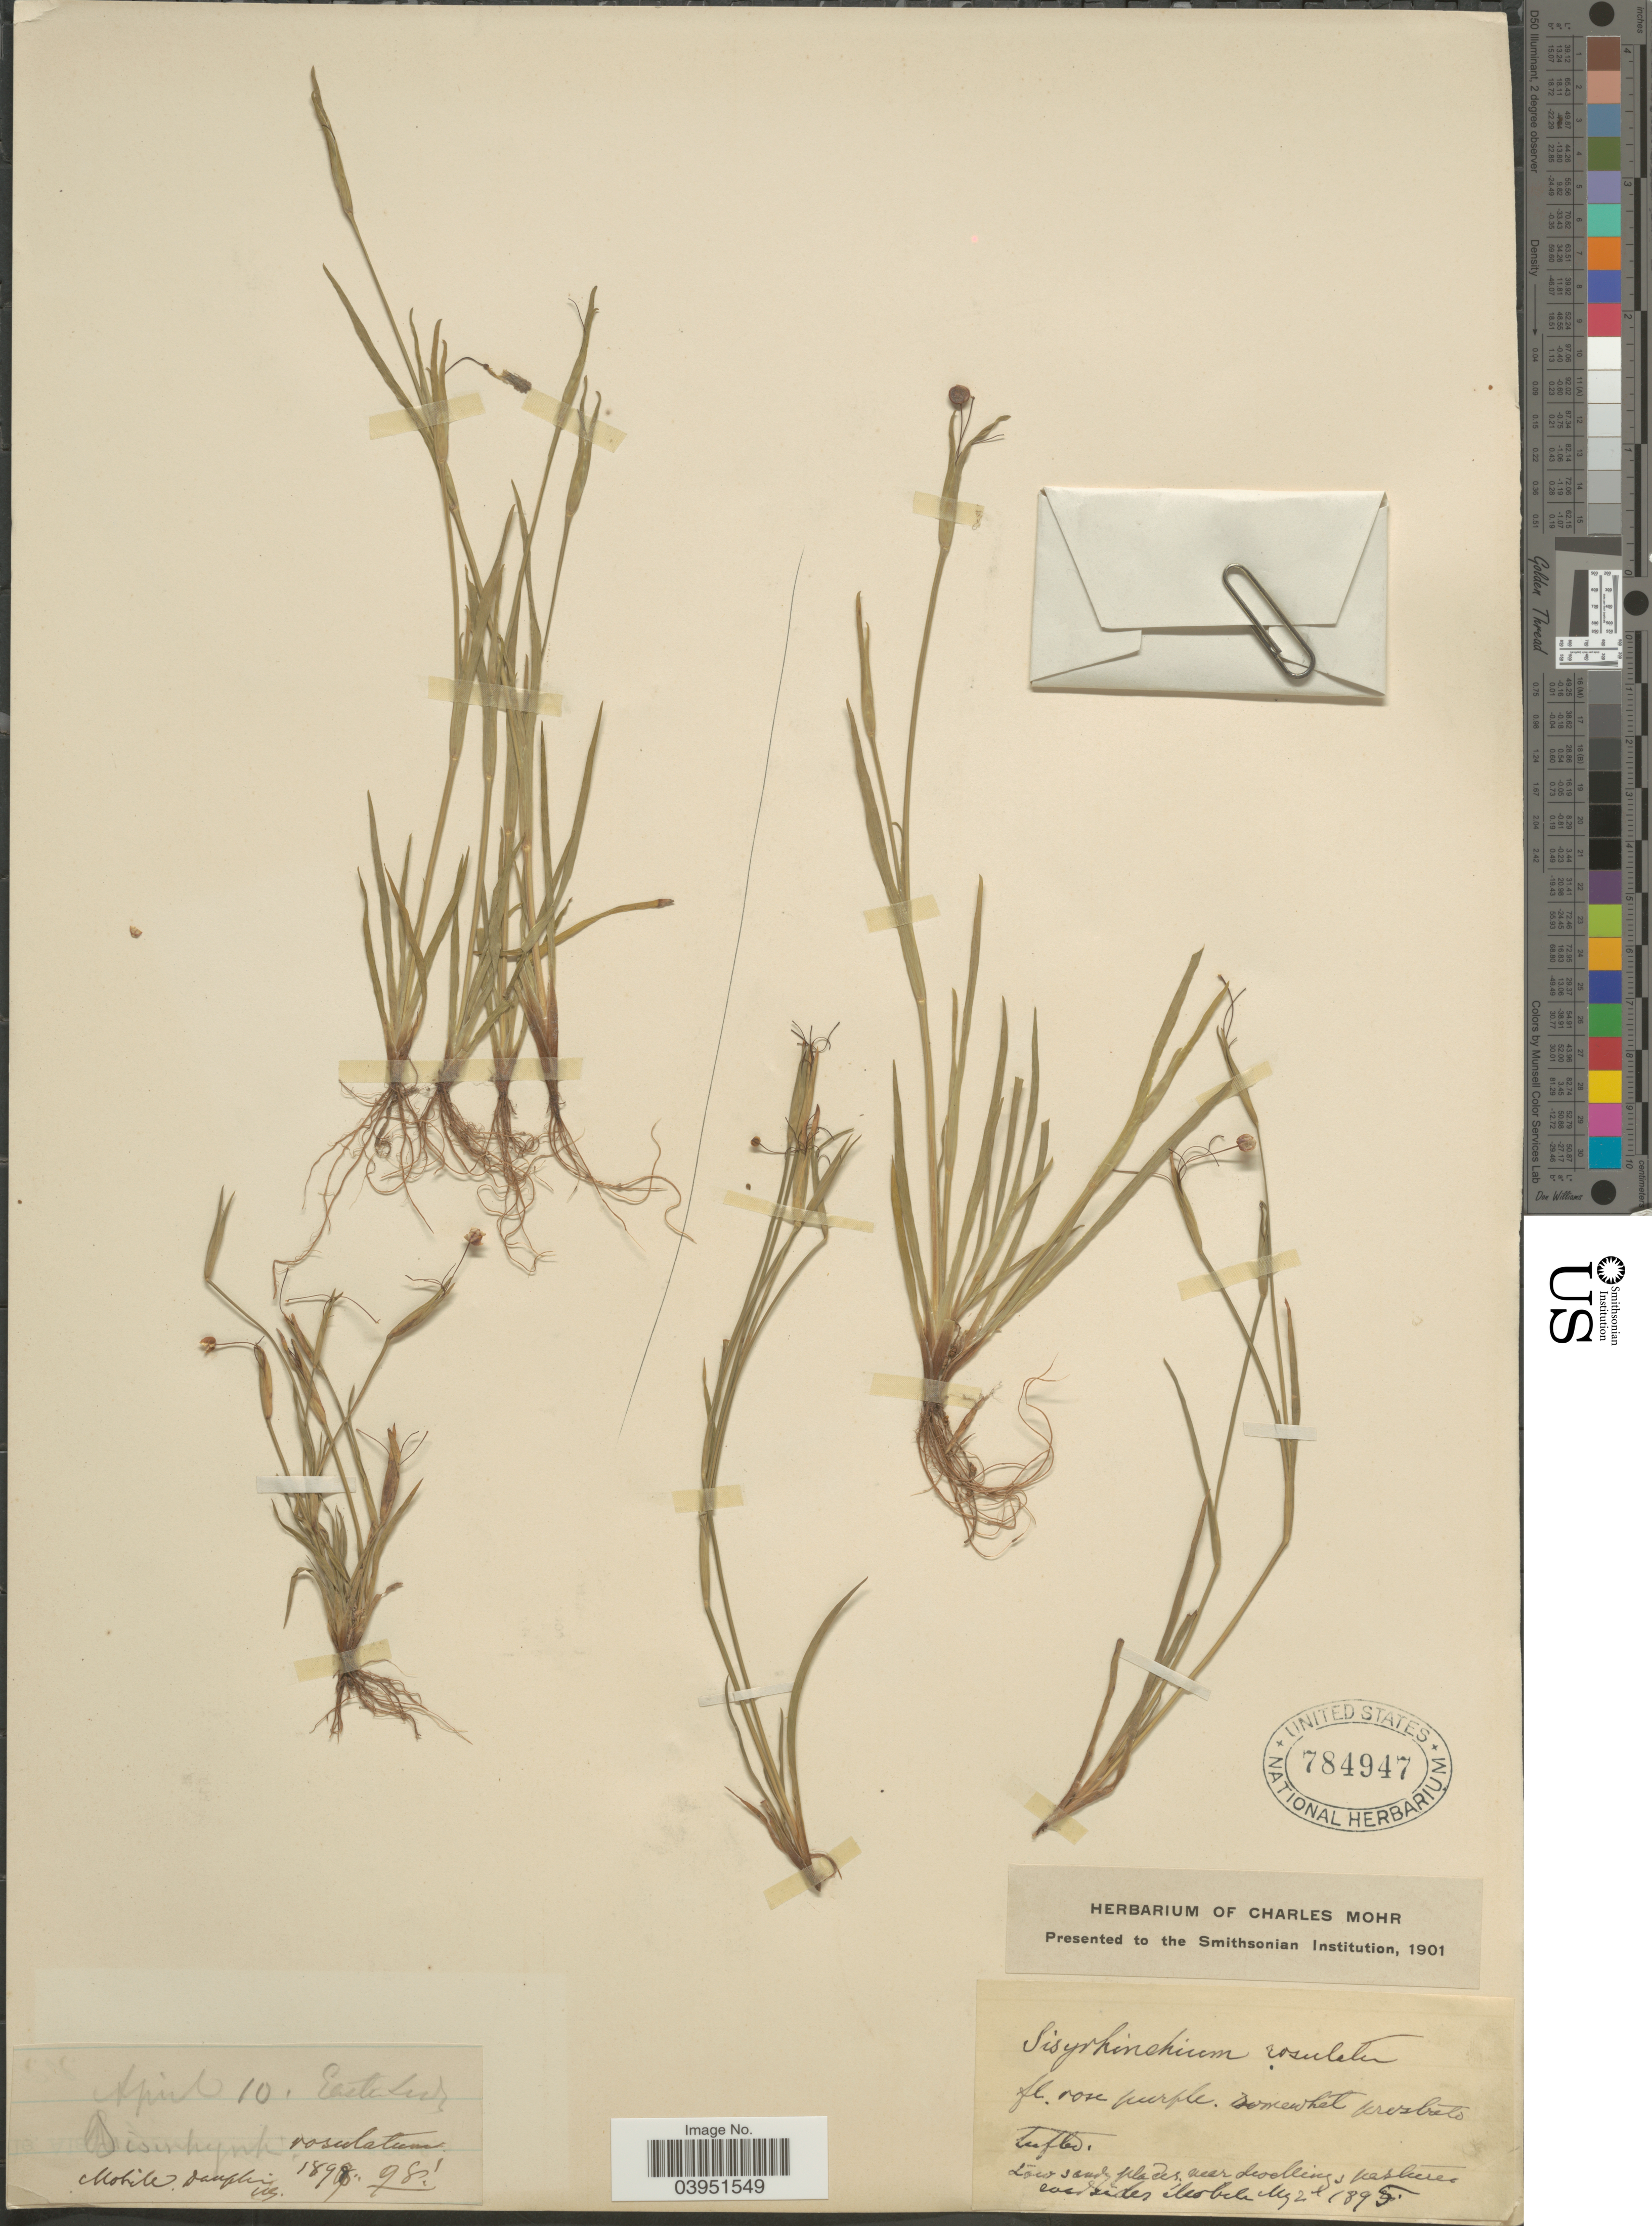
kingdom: Plantae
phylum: Tracheophyta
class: Liliopsida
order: Asparagales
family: Iridaceae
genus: Sisyrinchium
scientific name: Sisyrinchium rosulatum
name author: E.P. Bicknell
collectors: ex herb. Charles Mohr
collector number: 98?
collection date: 1898-04-02/1898-04-10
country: United States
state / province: Alabama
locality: East sides. Mobile.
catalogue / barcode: US 784947